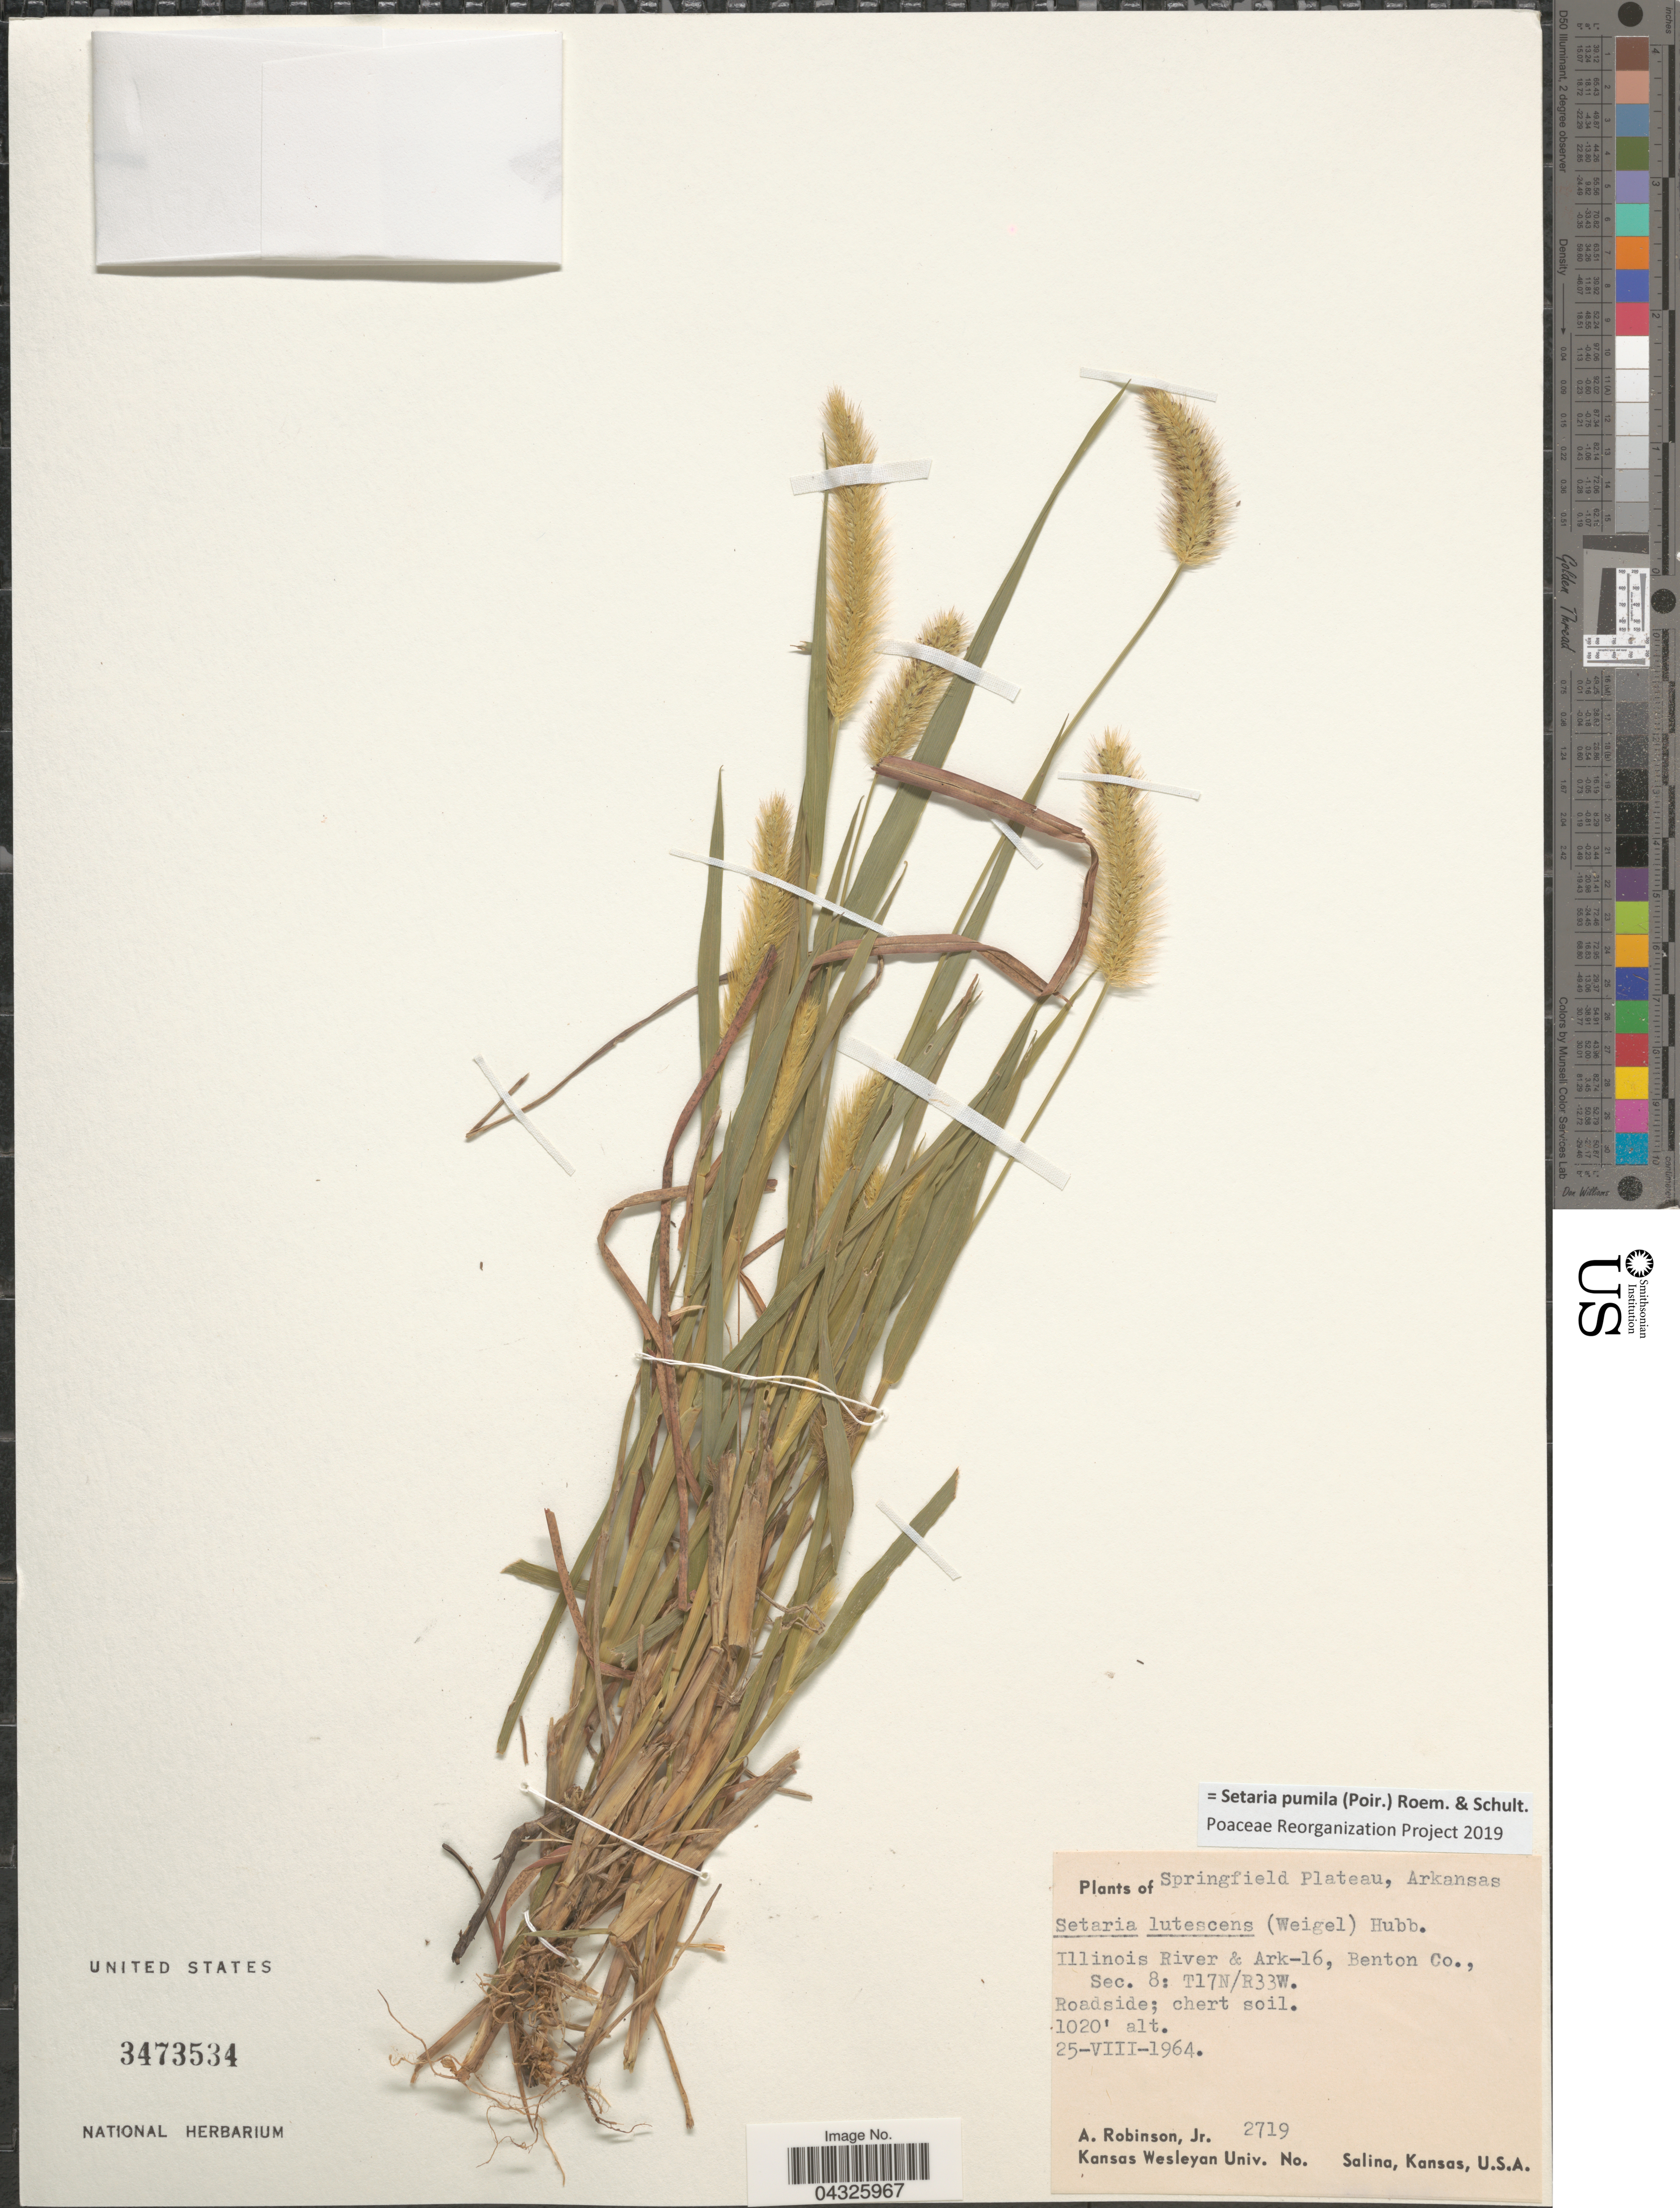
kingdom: Plantae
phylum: Tracheophyta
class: Liliopsida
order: Poales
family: Poaceae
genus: Setaria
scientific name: Setaria pumila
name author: (Poir.) Roem. & Schult.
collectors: A. Robinson Jr.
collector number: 2719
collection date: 1964-08-25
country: United States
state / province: Arkansas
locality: Springfield Plateau. Illinois River & Ark-16, Benton Co., Sec. 8: T17N/R33W.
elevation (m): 311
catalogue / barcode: US 3473534